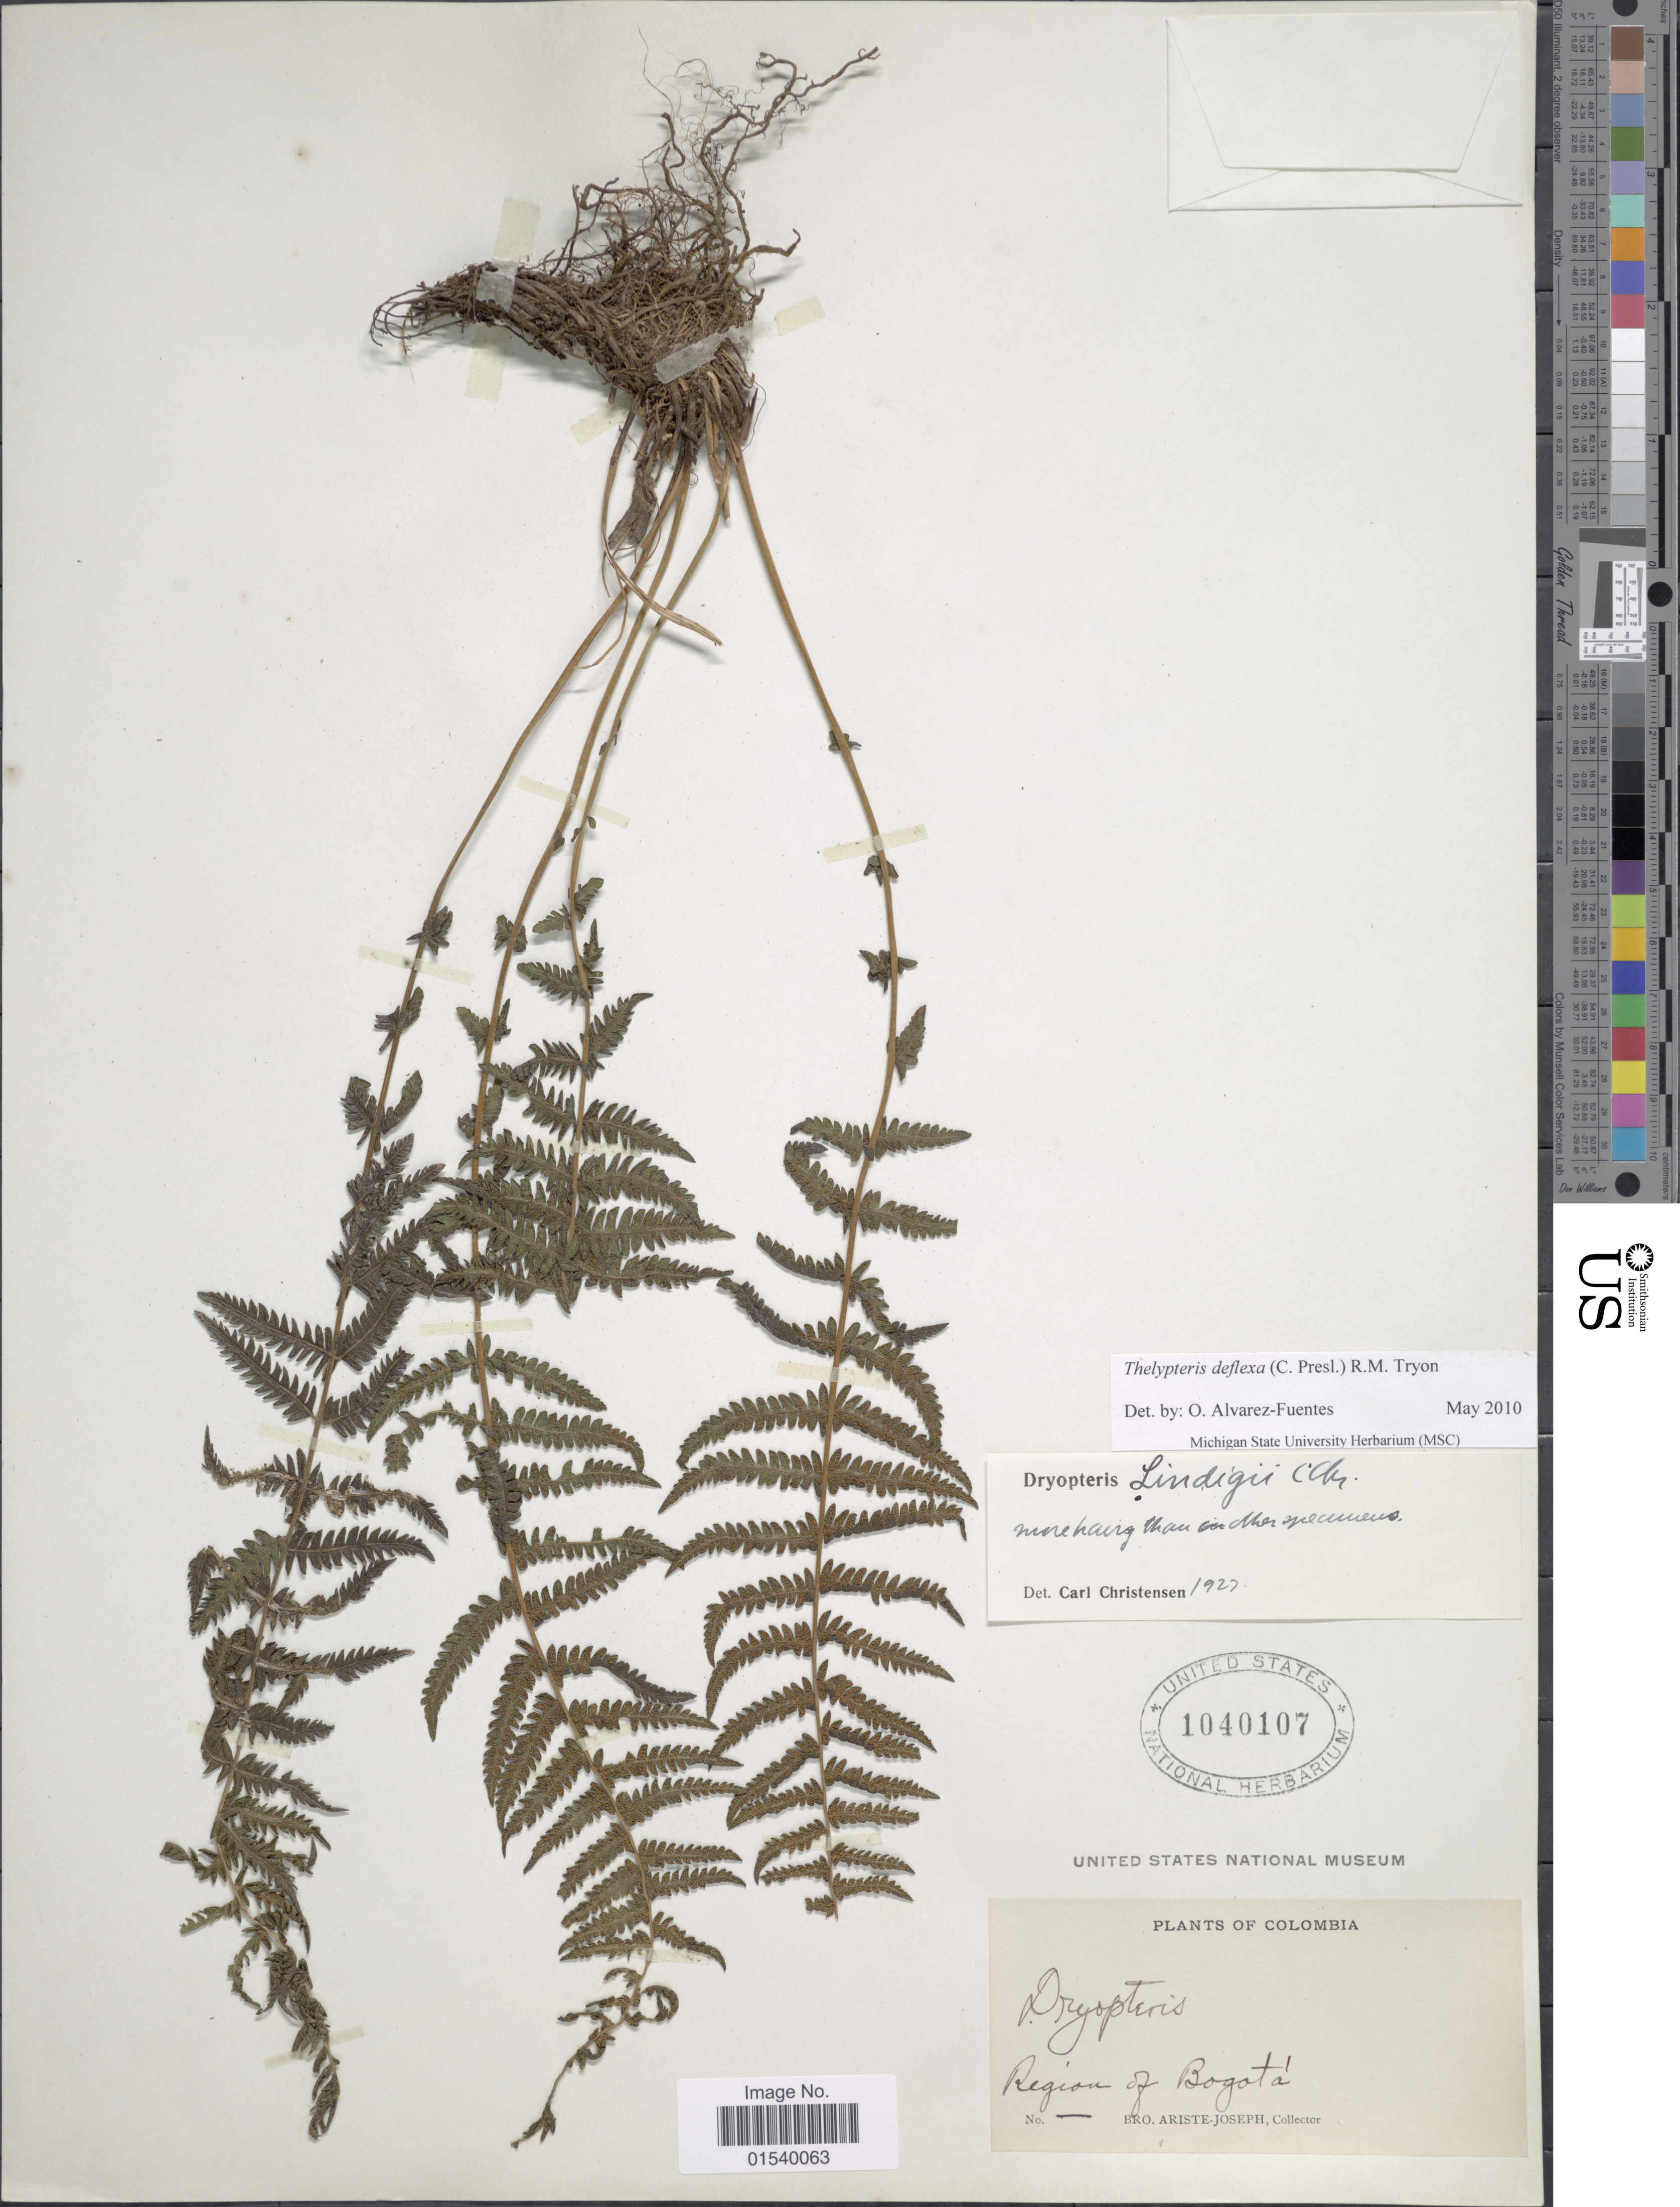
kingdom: Plantae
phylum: Tracheophyta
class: Polypodiopsida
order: Polypodiales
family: Thelypteridaceae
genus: Amauropelta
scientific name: Amauropelta deflexa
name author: (C. Presl) Á. Löve & D. Löve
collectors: Bro. Ariste-Joseph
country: Colombia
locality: Region of Bogotá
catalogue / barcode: US 1040107